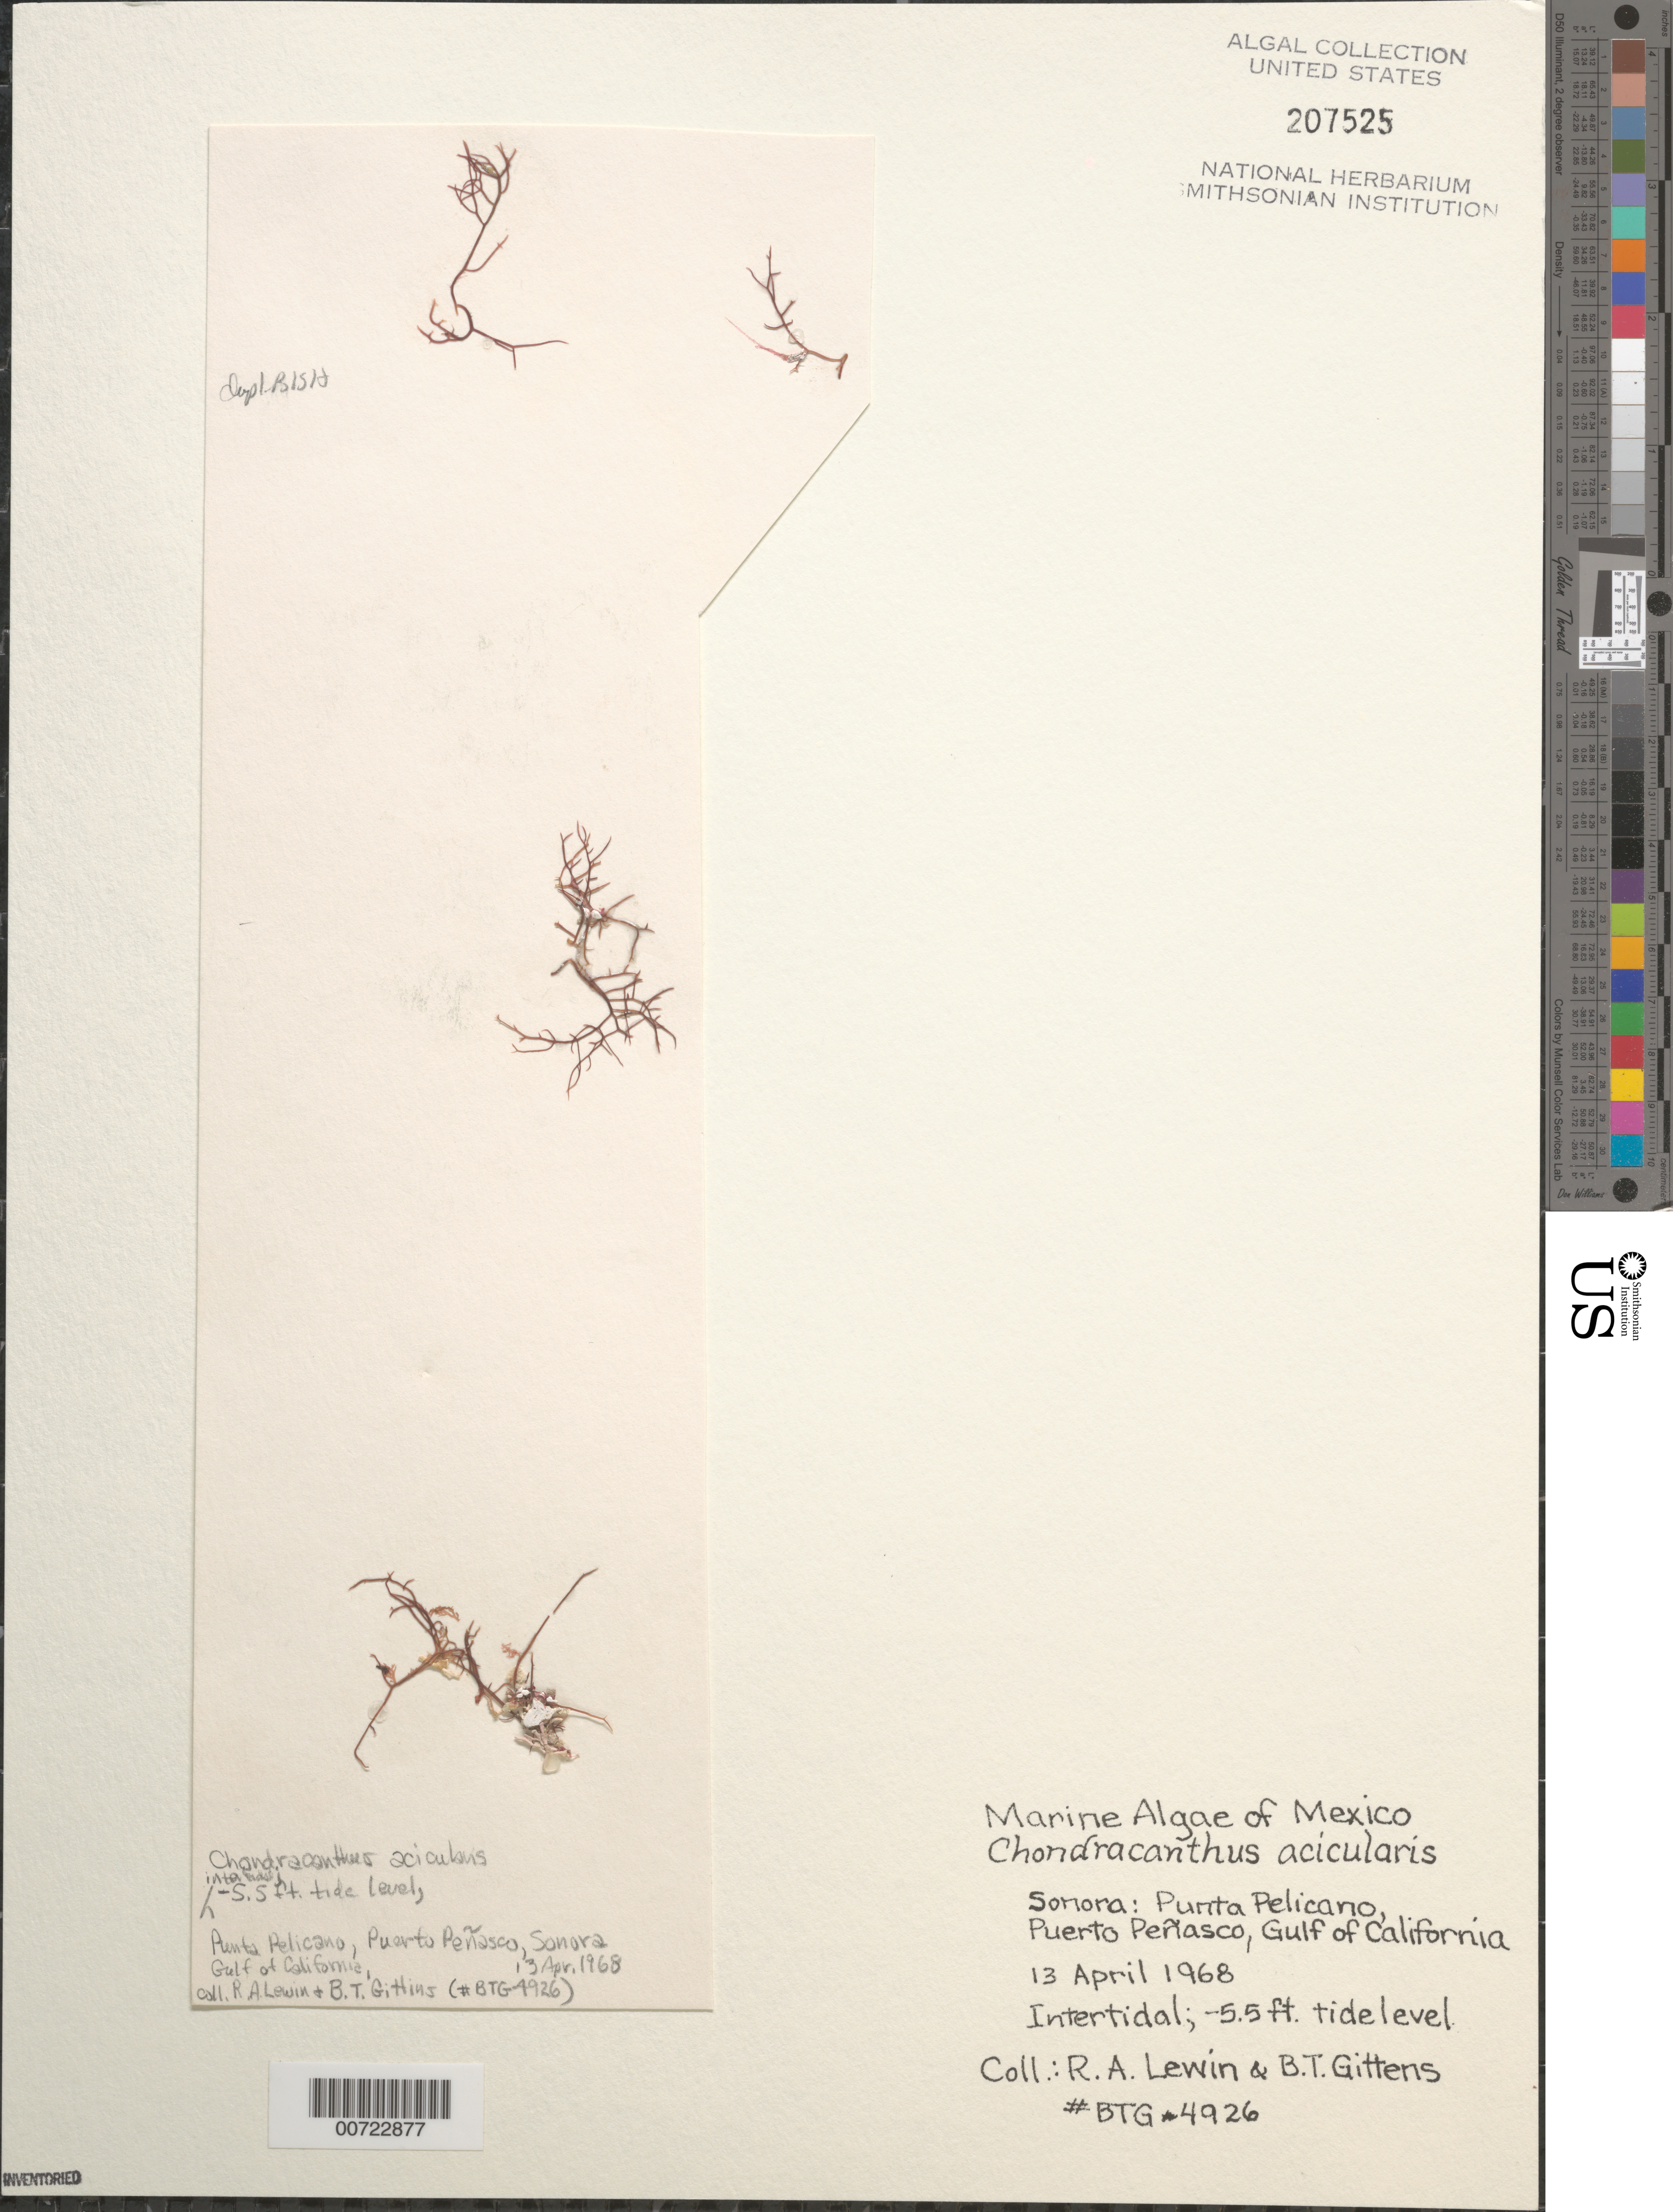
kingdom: Plantae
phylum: Rhodophyta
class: Florideophyceae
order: Gigartinales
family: Gigartinaceae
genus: Chondracanthus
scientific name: Chondracanthus acicularis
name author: (Roth) Fredericq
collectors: R. Lewin & B. Gittens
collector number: BTG 4926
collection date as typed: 13 Apr 1968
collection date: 1968-04-13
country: Mexico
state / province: Sonora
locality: Punta Pelicano (Pelican Point), Puerto Penasco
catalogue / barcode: US 207525